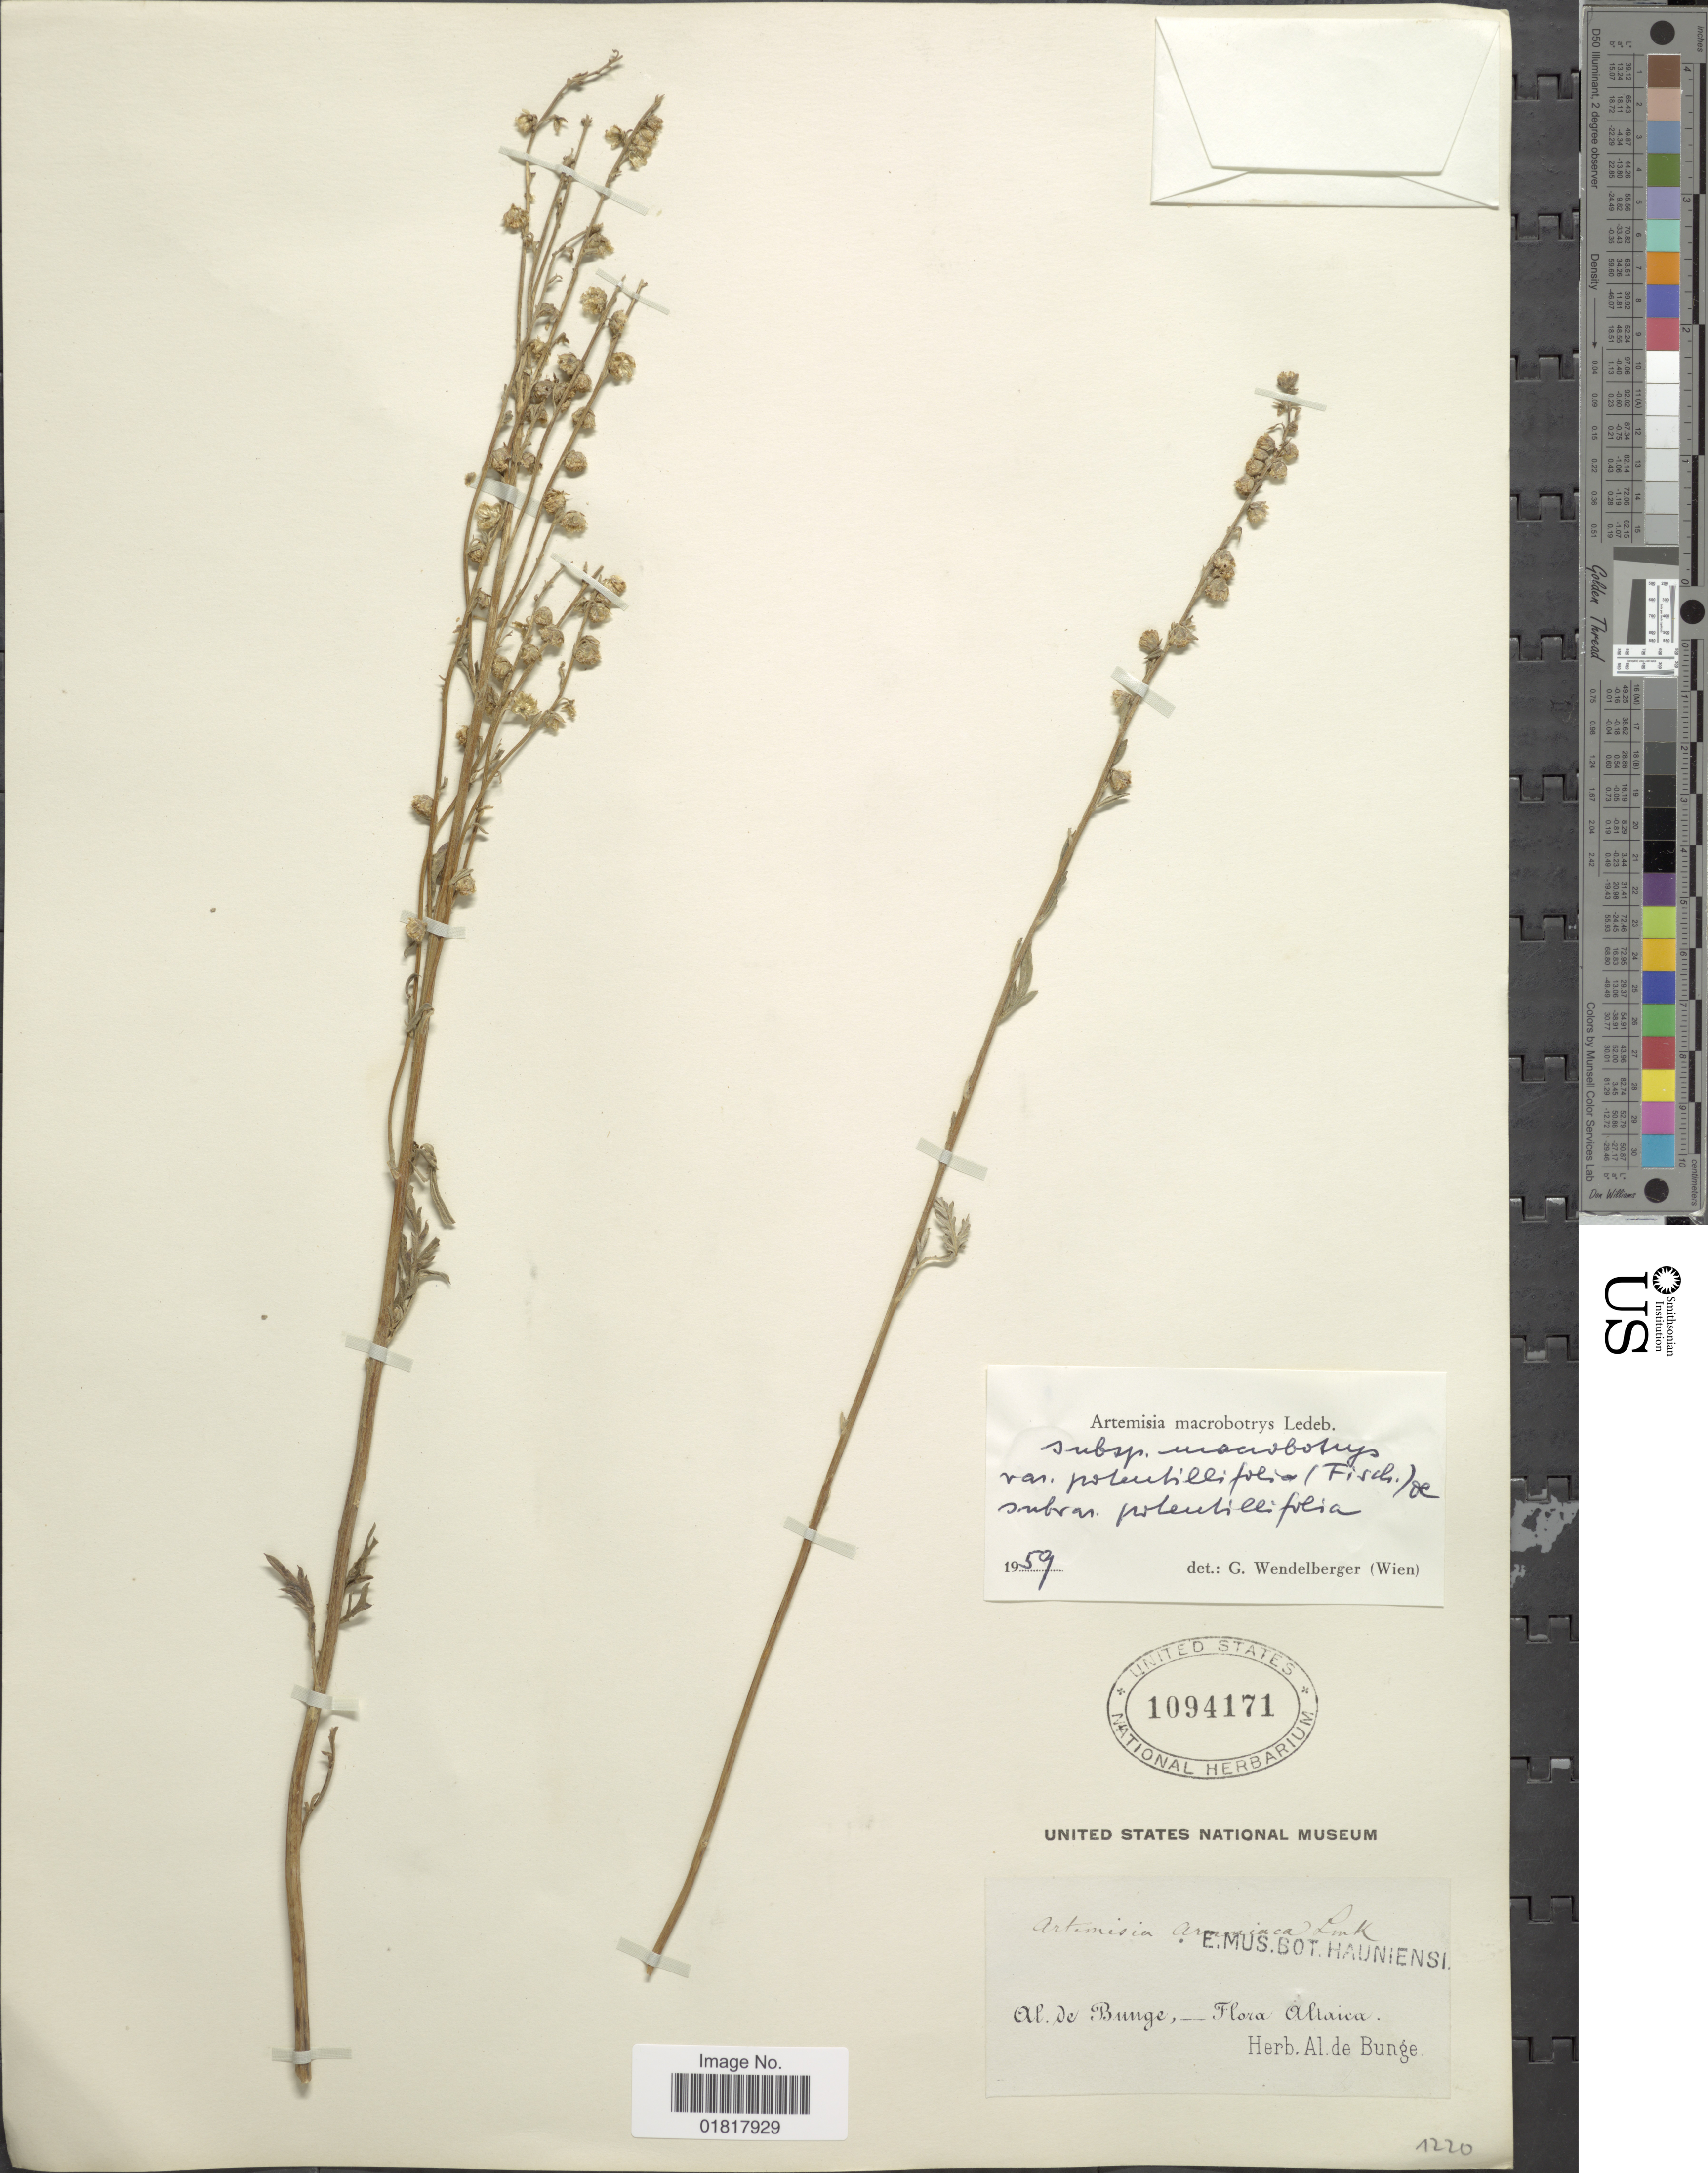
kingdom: Plantae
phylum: Tracheophyta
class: Magnoliopsida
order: Asterales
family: Asteraceae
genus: Artemisia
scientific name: Artemisia macrobotrys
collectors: A. de Bunge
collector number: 1220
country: Iran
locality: Altaica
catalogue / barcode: US 1094171